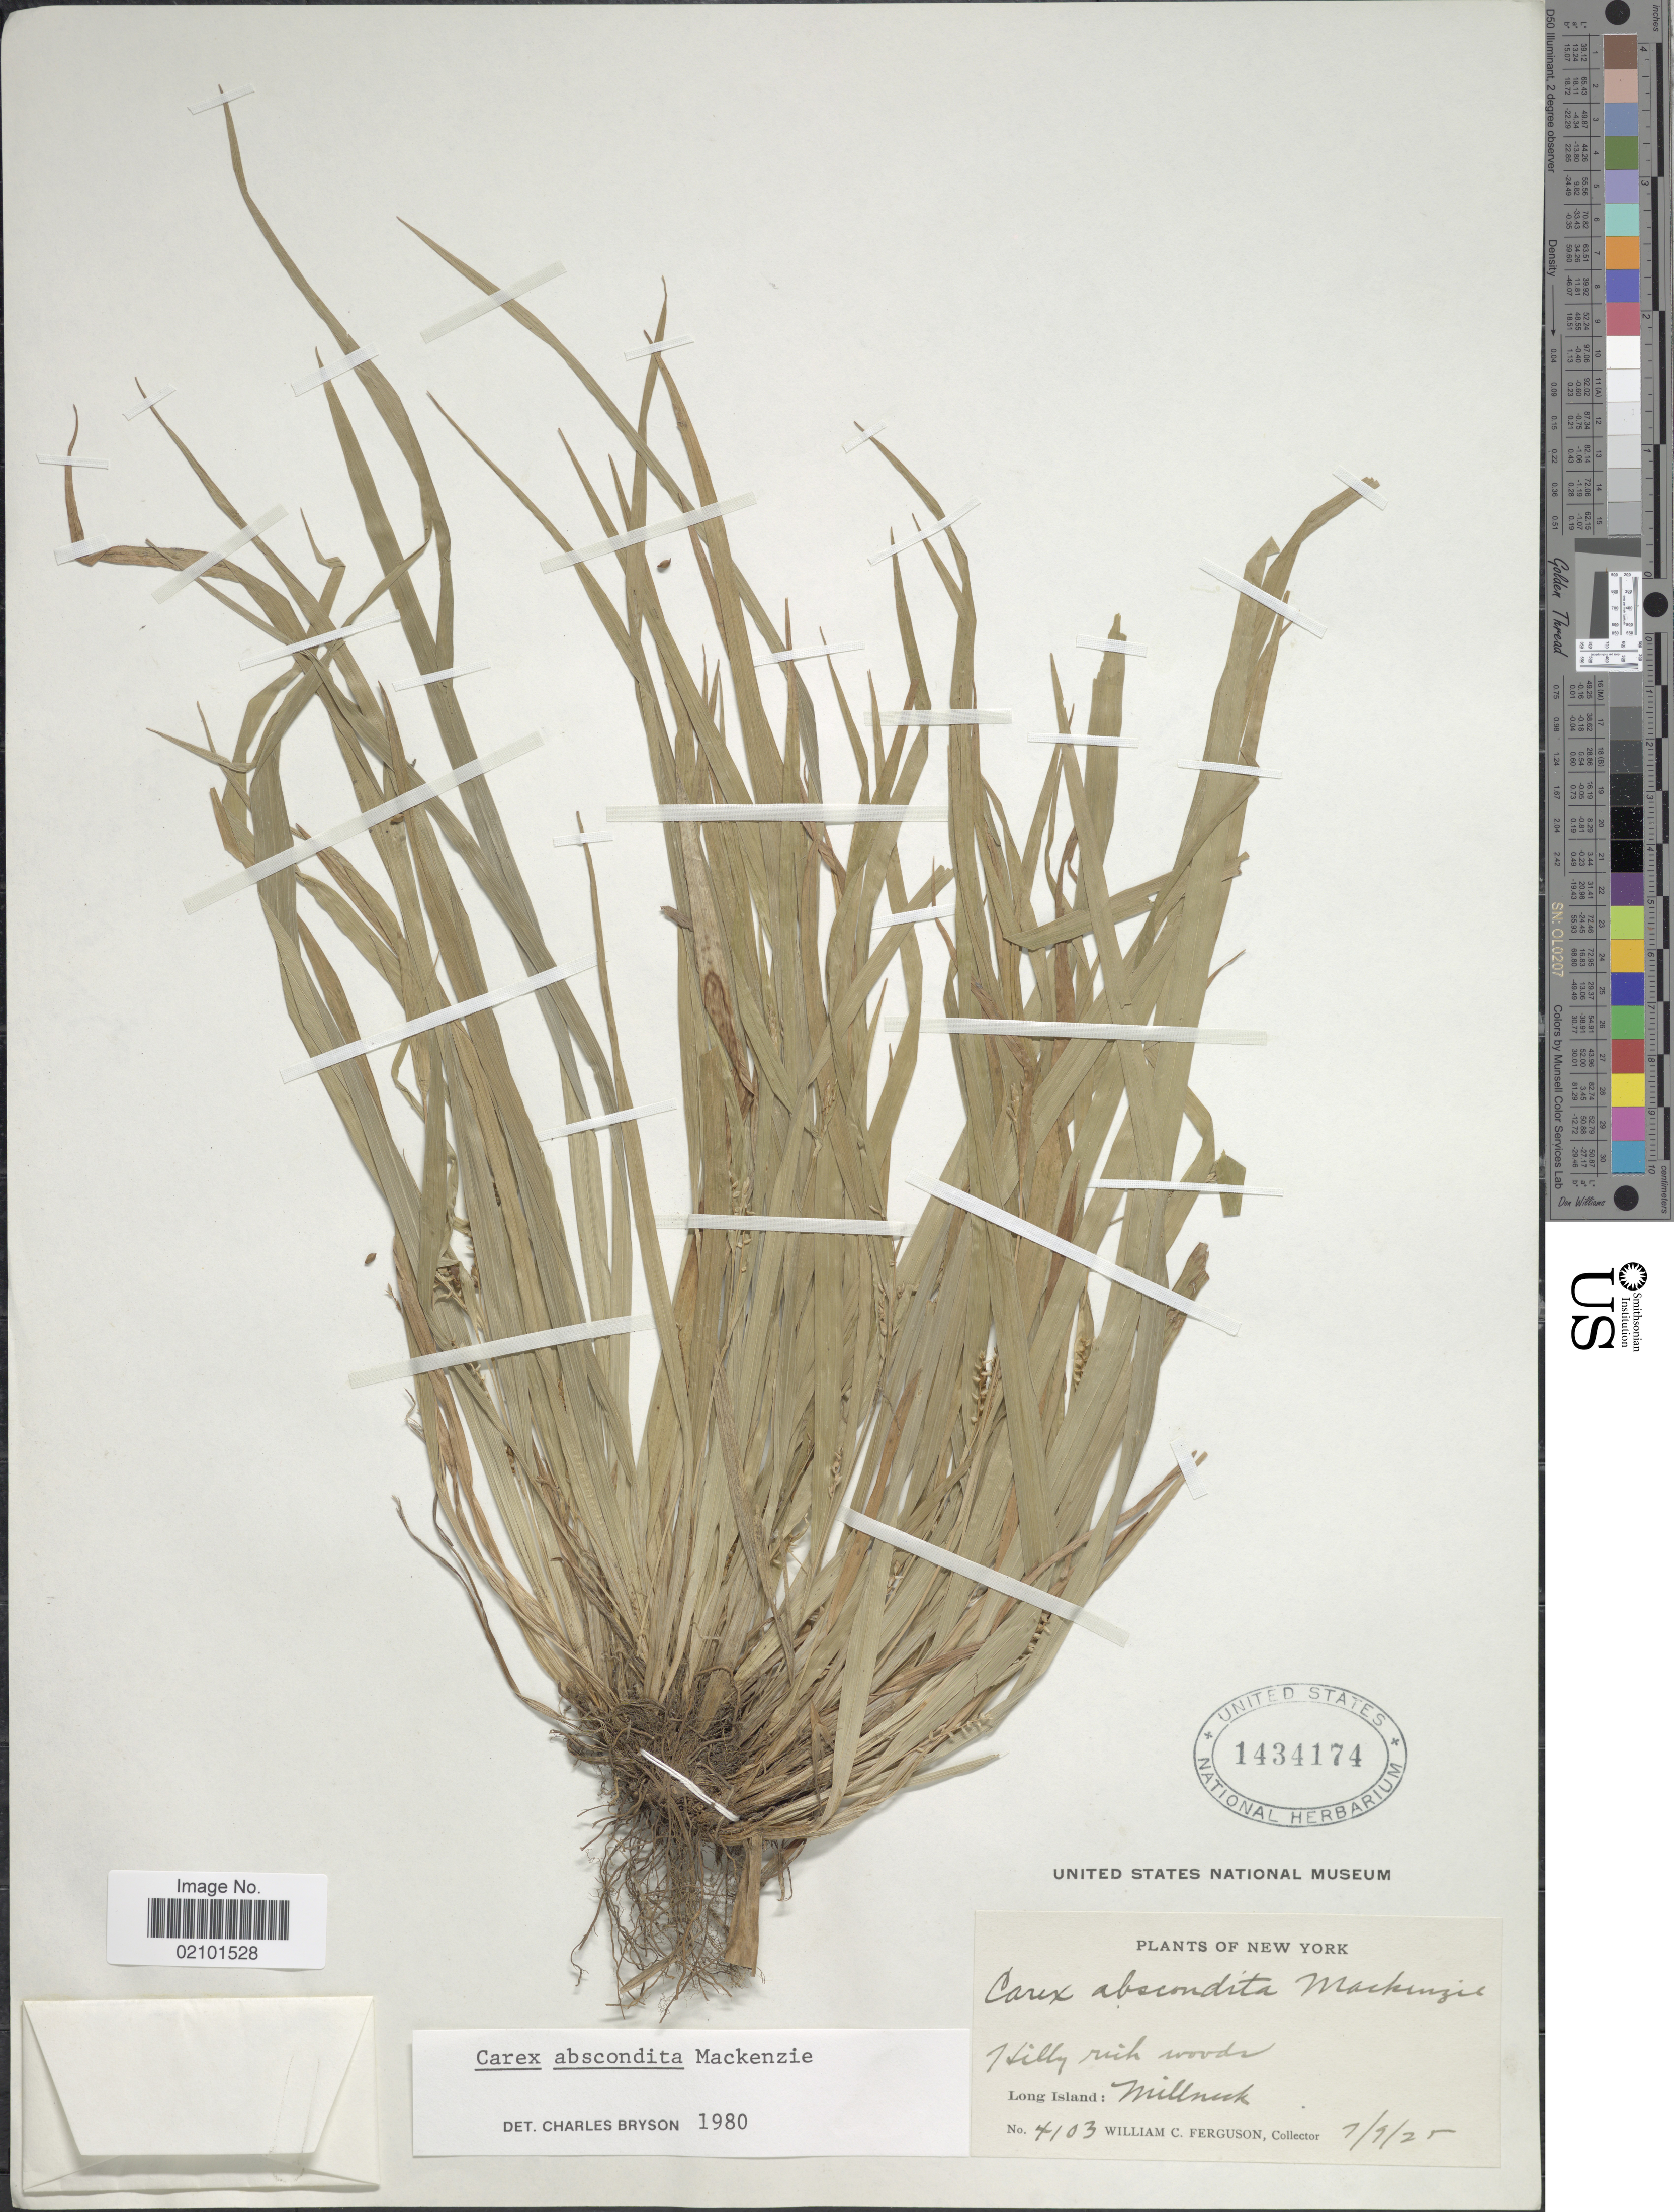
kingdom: Plantae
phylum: Tracheophyta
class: Liliopsida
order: Poales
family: Cyperaceae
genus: Carex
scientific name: Carex abscondita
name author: Mack.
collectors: W. Ferguson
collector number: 4103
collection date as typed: Transcribed d/m/y: 7/7/25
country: United States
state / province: New York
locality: Long Island: Millneck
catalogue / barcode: US 1434174